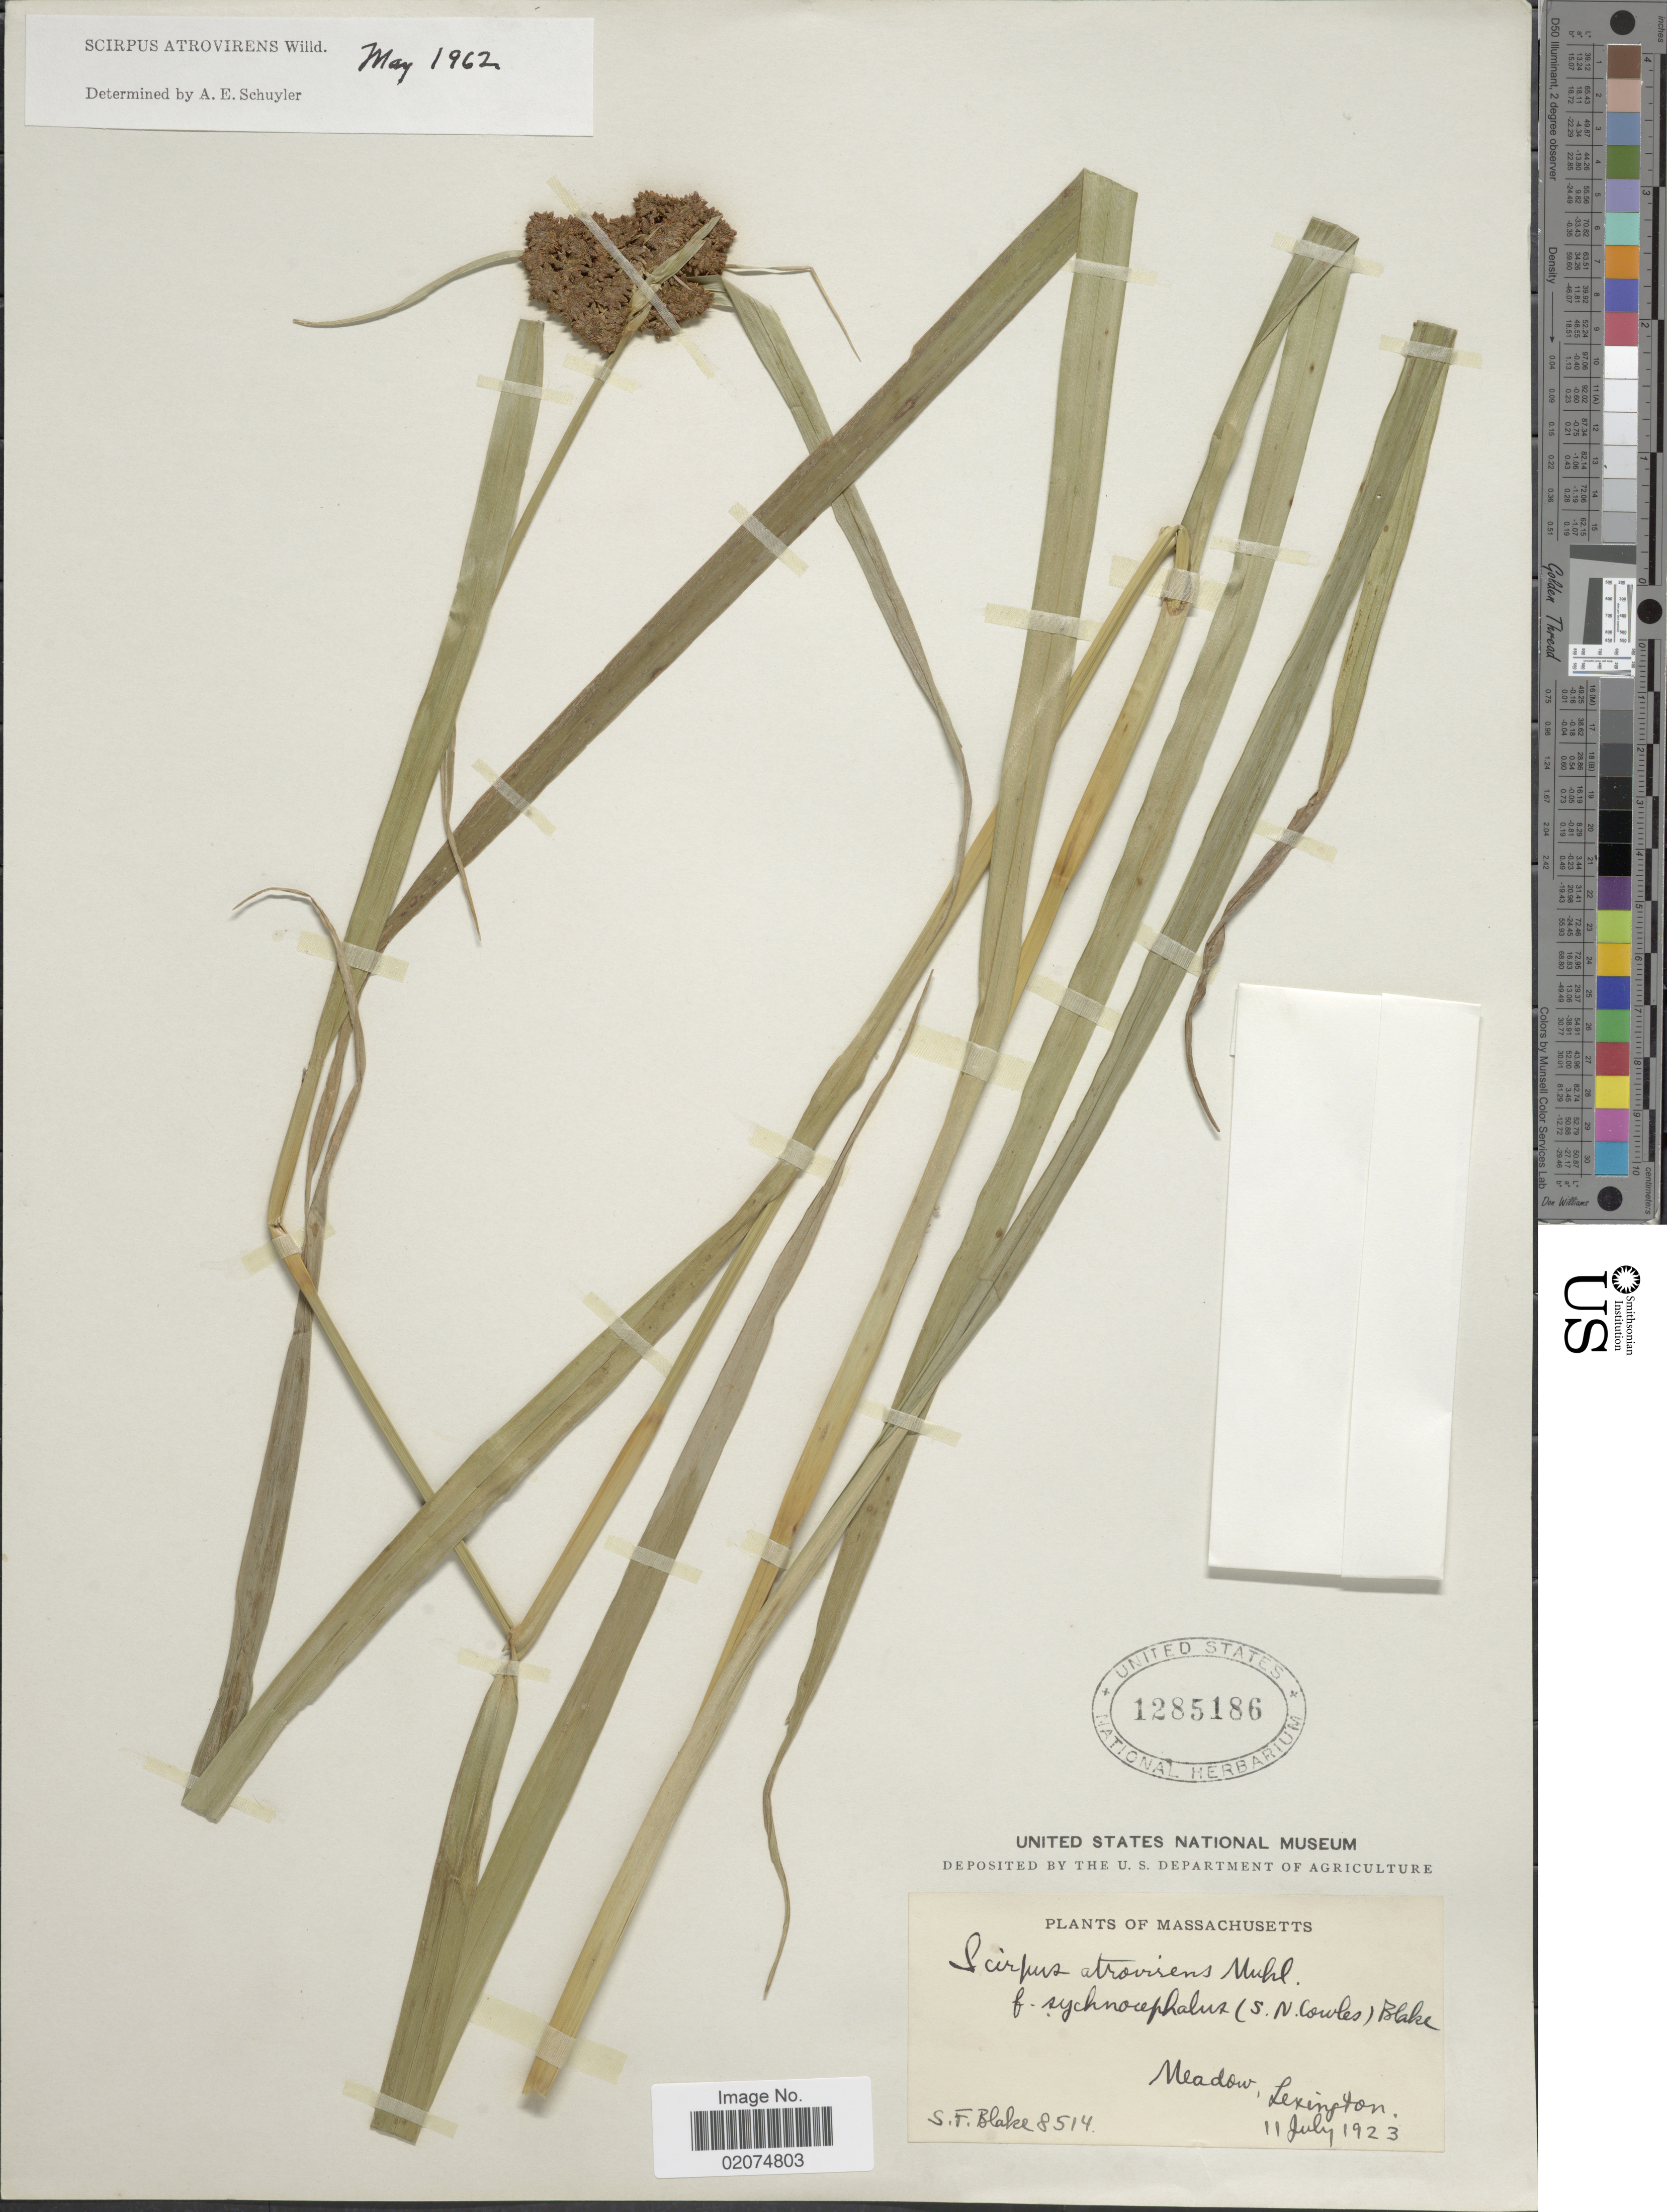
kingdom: Plantae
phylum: Tracheophyta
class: Liliopsida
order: Poales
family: Cyperaceae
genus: Scirpus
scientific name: Scirpus atrovirens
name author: Willd.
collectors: S. Blake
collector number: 8514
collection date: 1923-07-11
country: United States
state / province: Massachusetts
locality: Lexington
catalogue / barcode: US 1285186